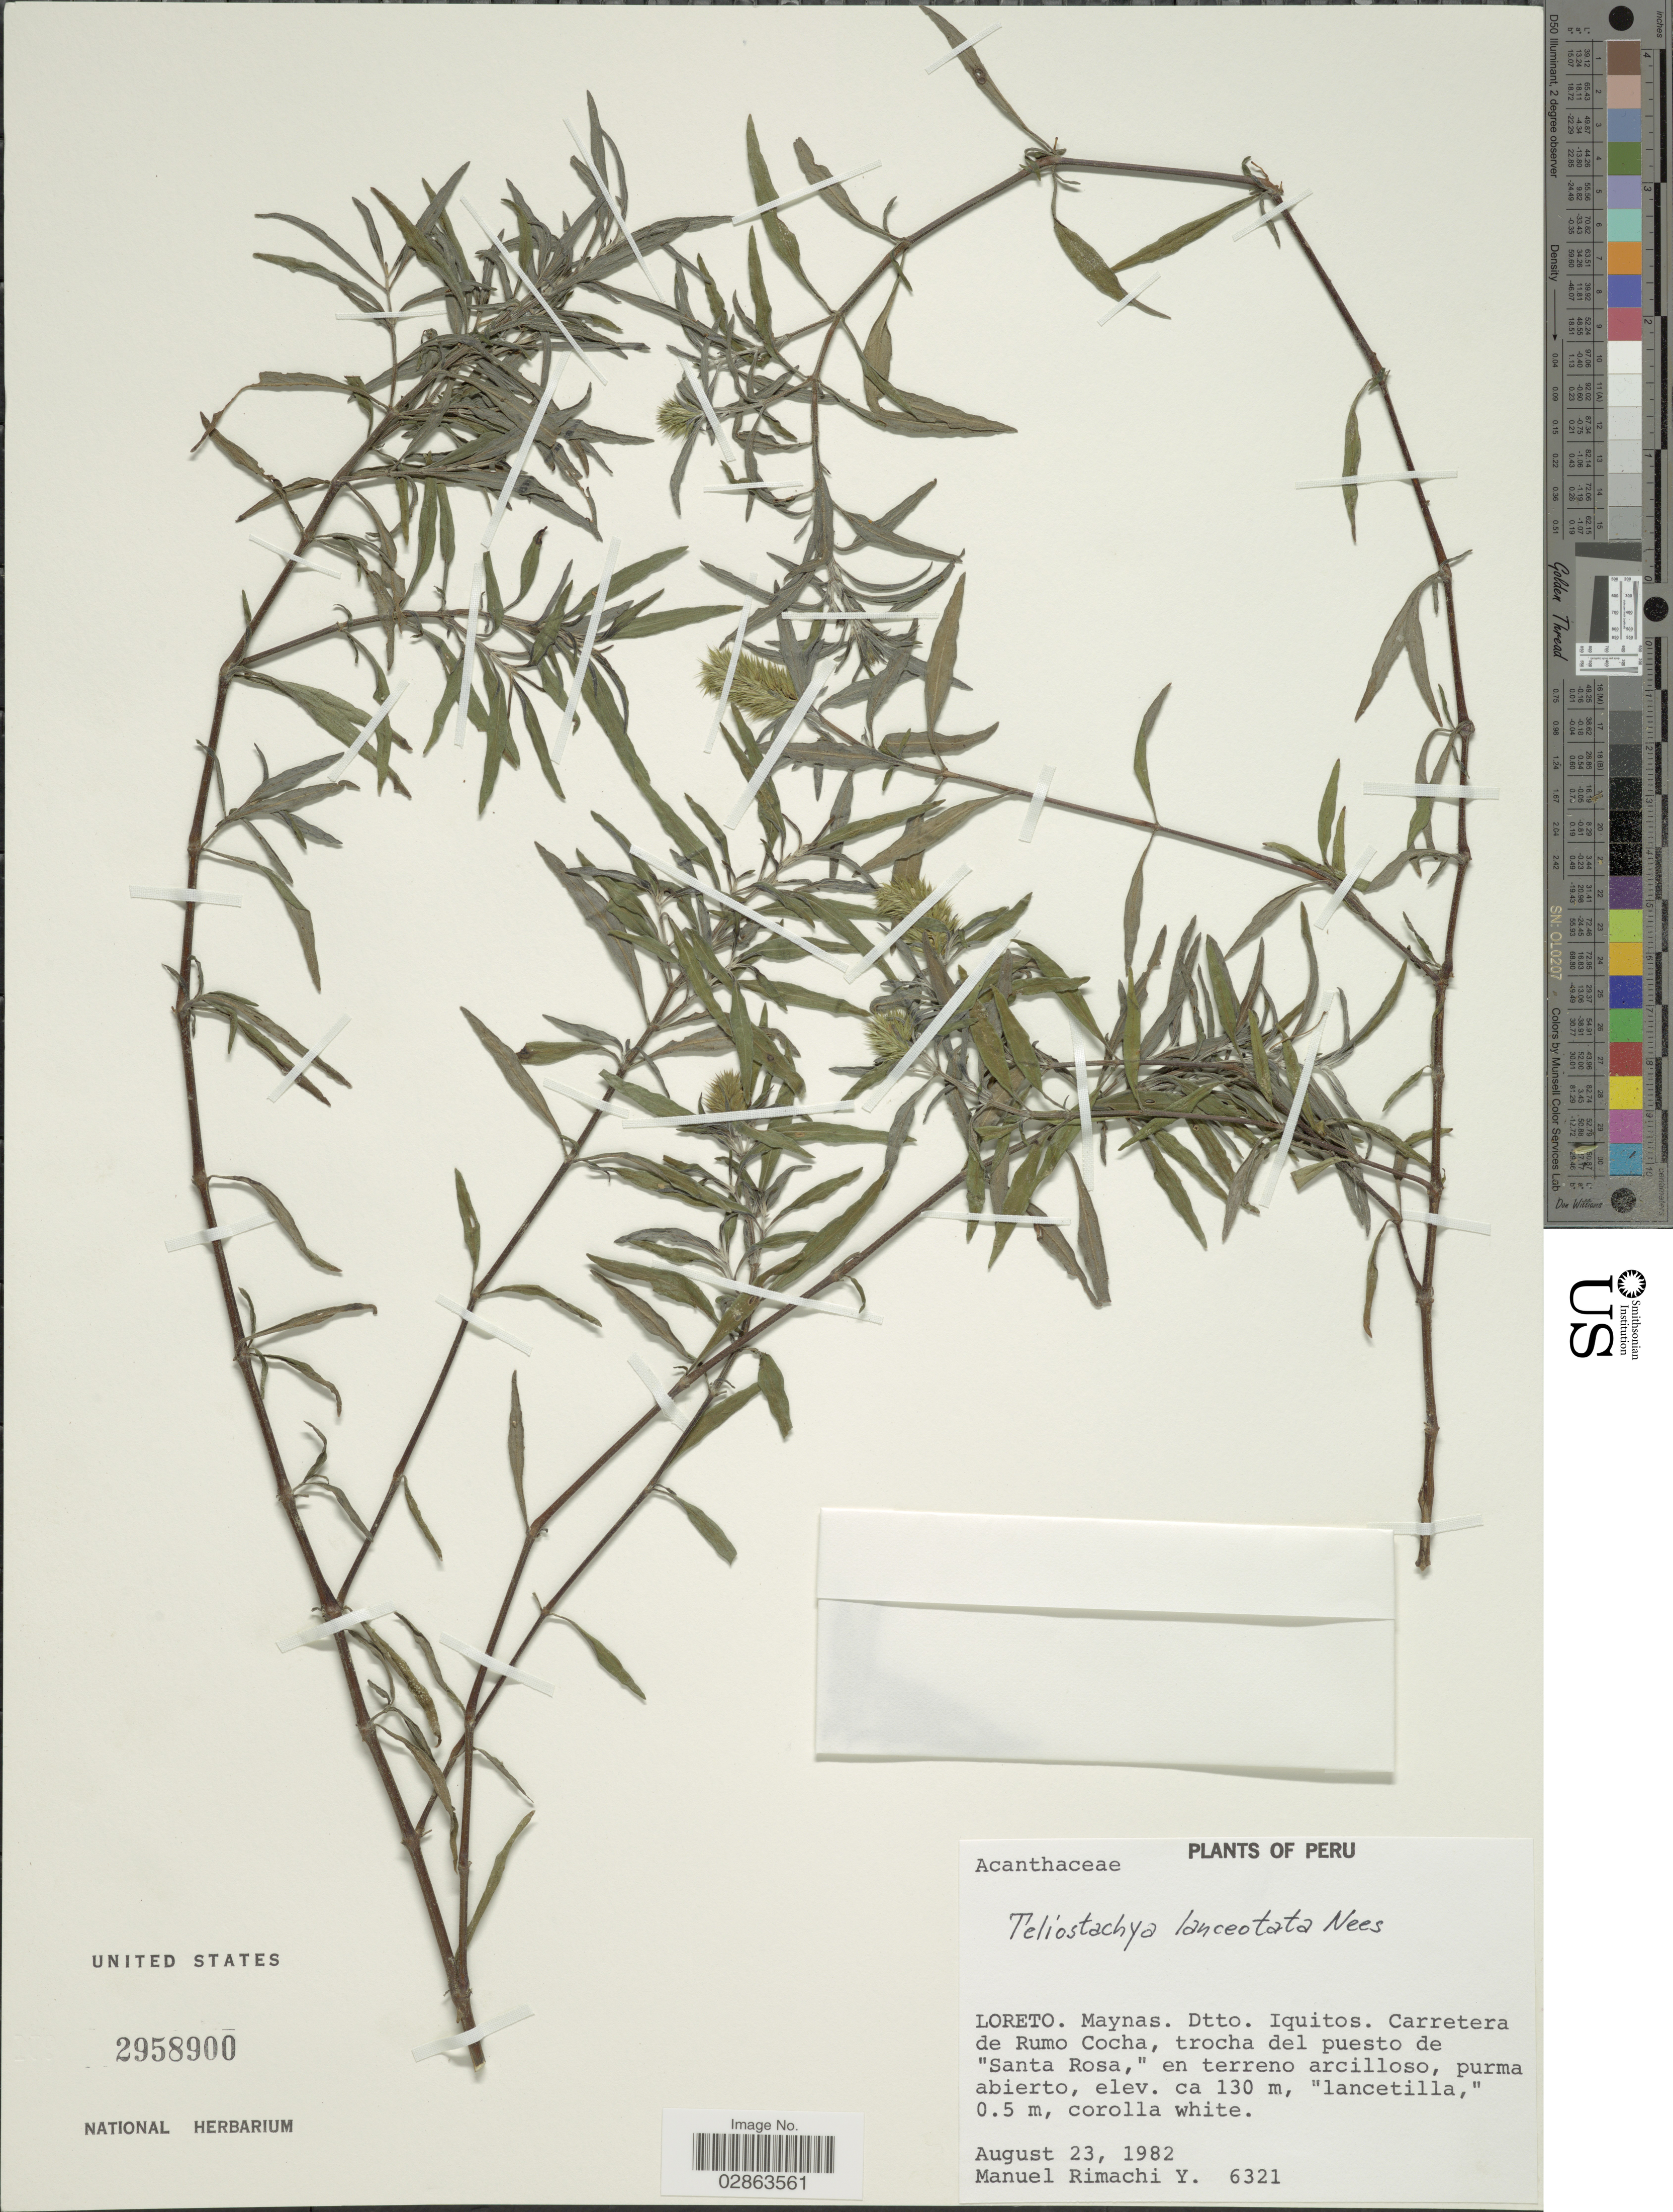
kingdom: Plantae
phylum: Tracheophyta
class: Magnoliopsida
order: Lamiales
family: Acanthaceae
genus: Teliostachya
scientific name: Teliostachya lanceolata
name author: Nees in Mart.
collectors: M. Rimachi Y.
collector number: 6321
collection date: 1982-08-23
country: Peru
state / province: Loreto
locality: Maynas. Dtto. Iquitos. Carretera de Rumo Cocha, trocha del puesto de "Santa Rosa."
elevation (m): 130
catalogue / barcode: US 2958900